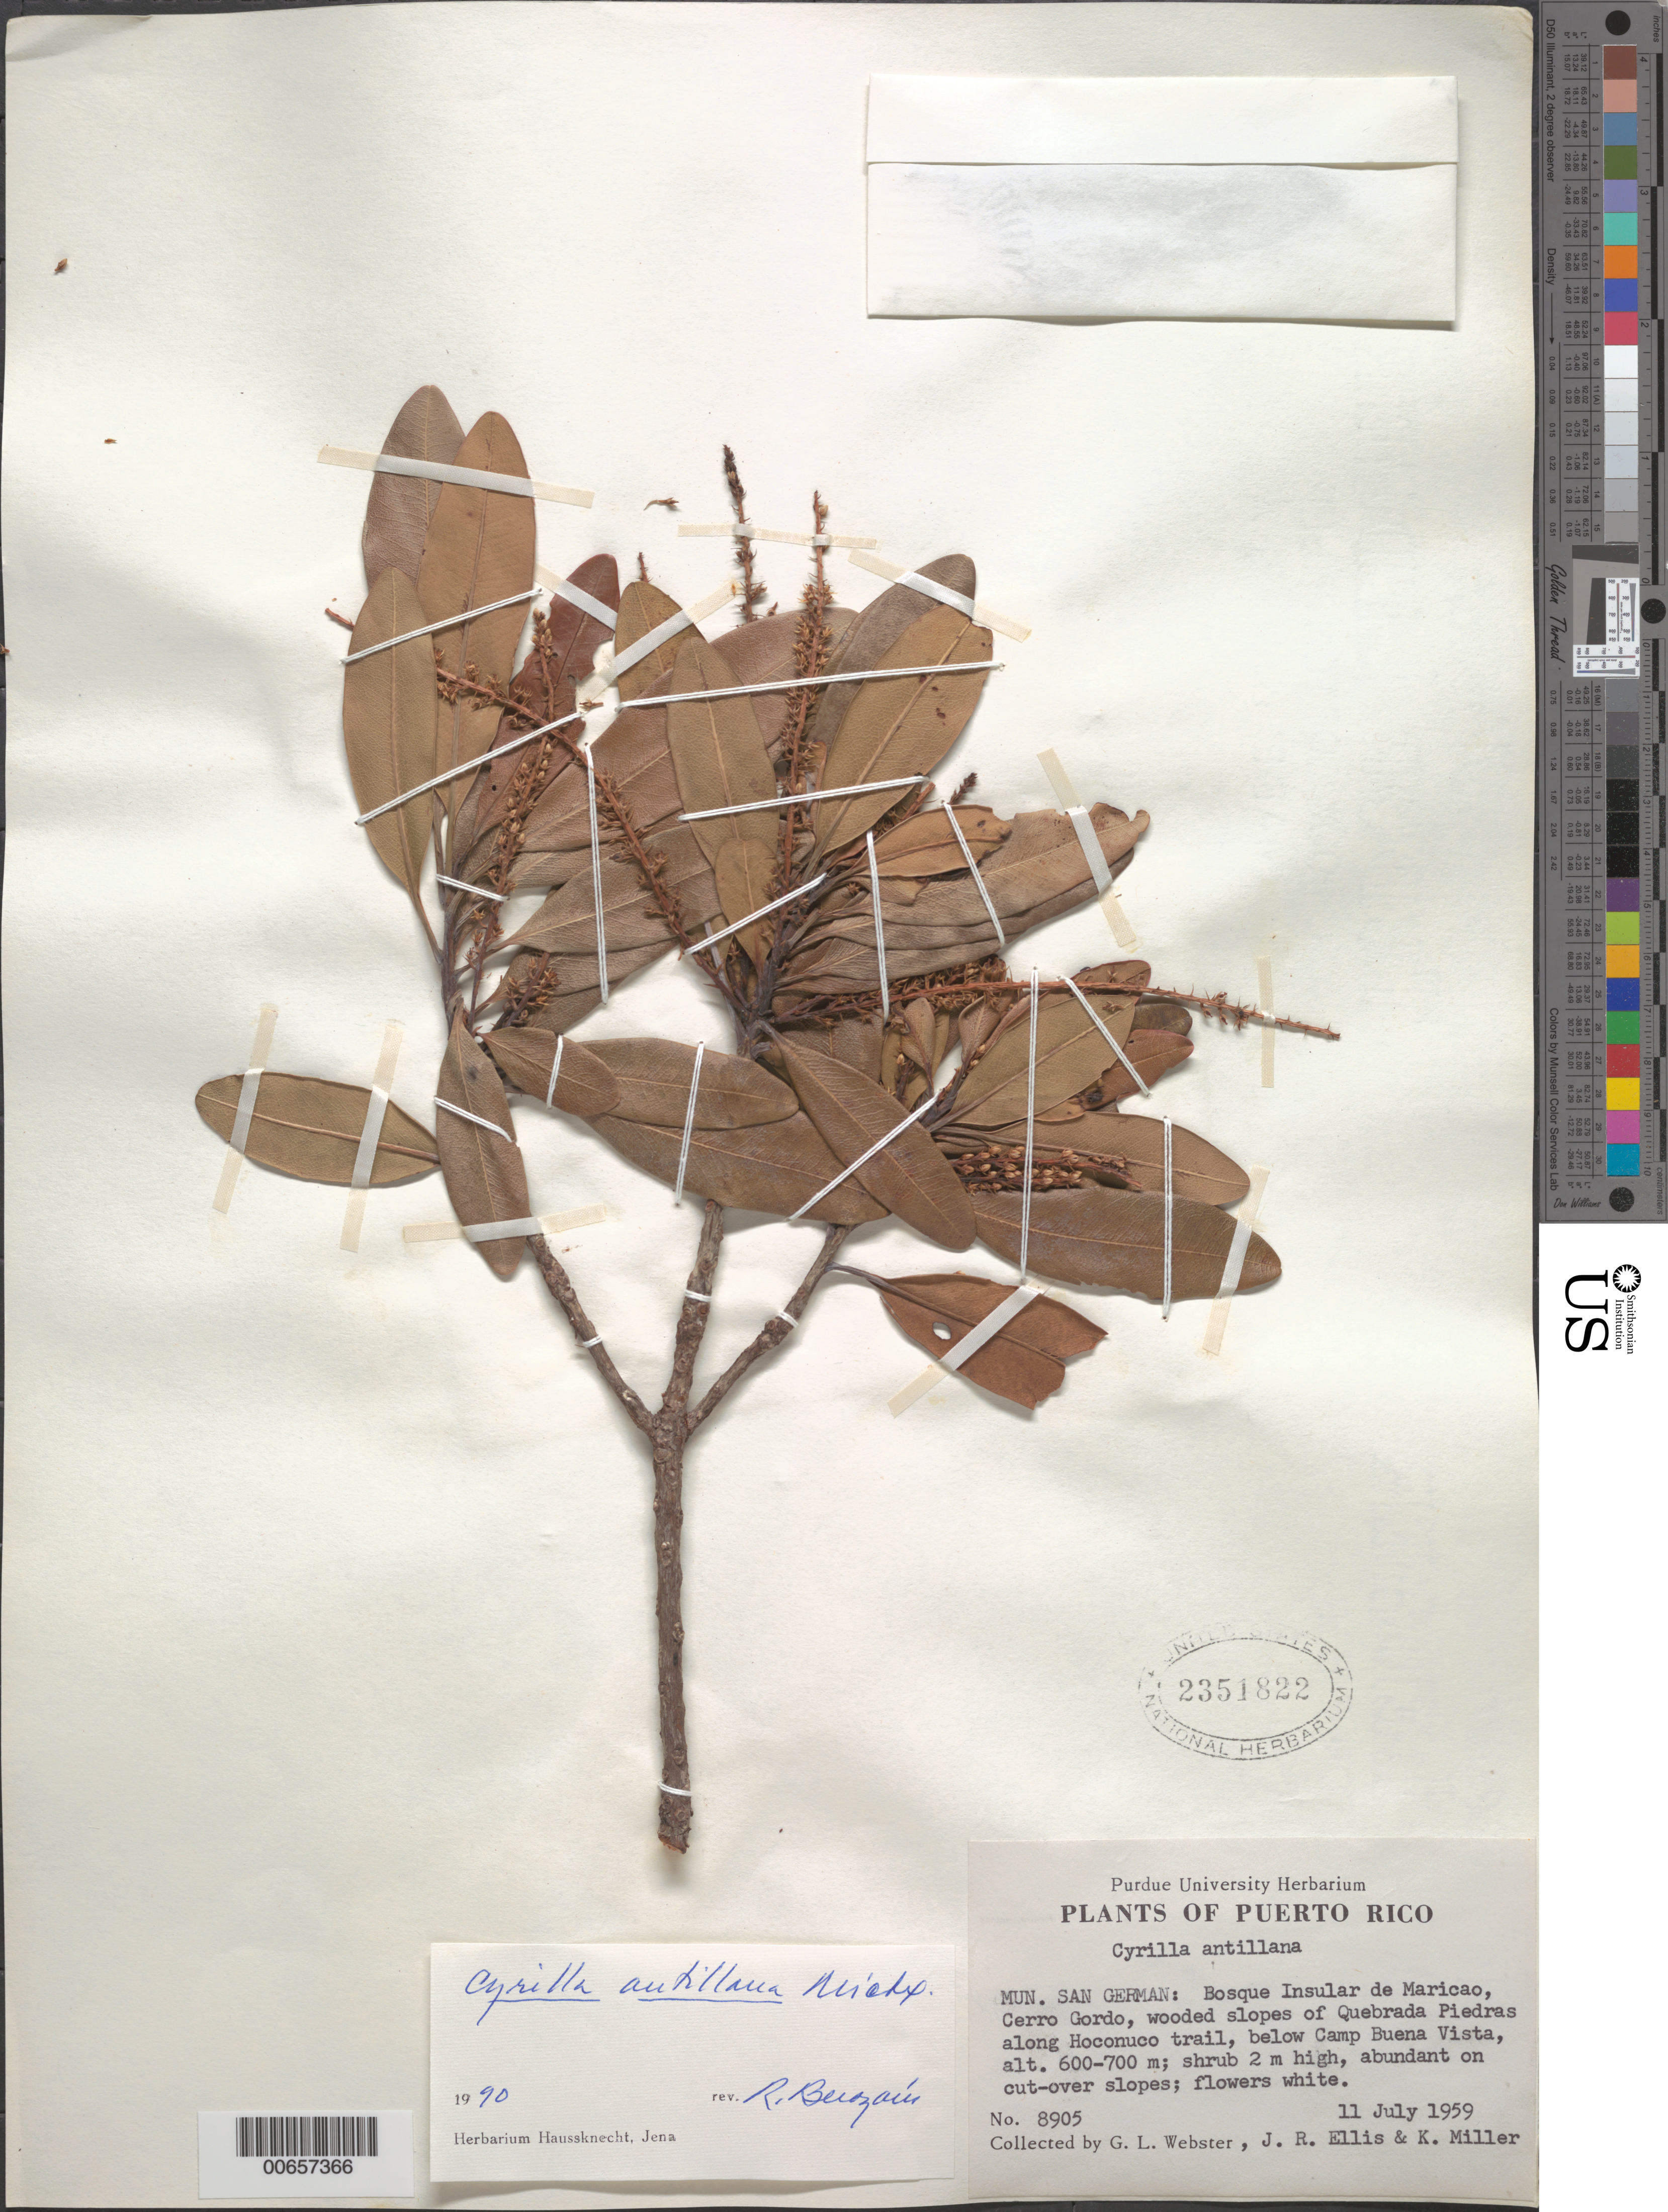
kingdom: Plantae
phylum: Tracheophyta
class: Magnoliopsida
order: Ericales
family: Cyrillaceae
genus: Cyrilla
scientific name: Cyrilla racemiflora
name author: L.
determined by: Berozain, R.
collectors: G. L. Webster, J. R. Ellis & K. Miller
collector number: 8905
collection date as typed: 11 Jul 1959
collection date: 1959-07-11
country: Puerto Rico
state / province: Maricao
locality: San German: Bosque Insular de Maricao, Cerro Gordo, wooded slopes of Quebrada Piedras along Hoconuco trail, below camp Buena Vista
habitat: Cut-over slopes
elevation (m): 600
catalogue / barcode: US 2351822